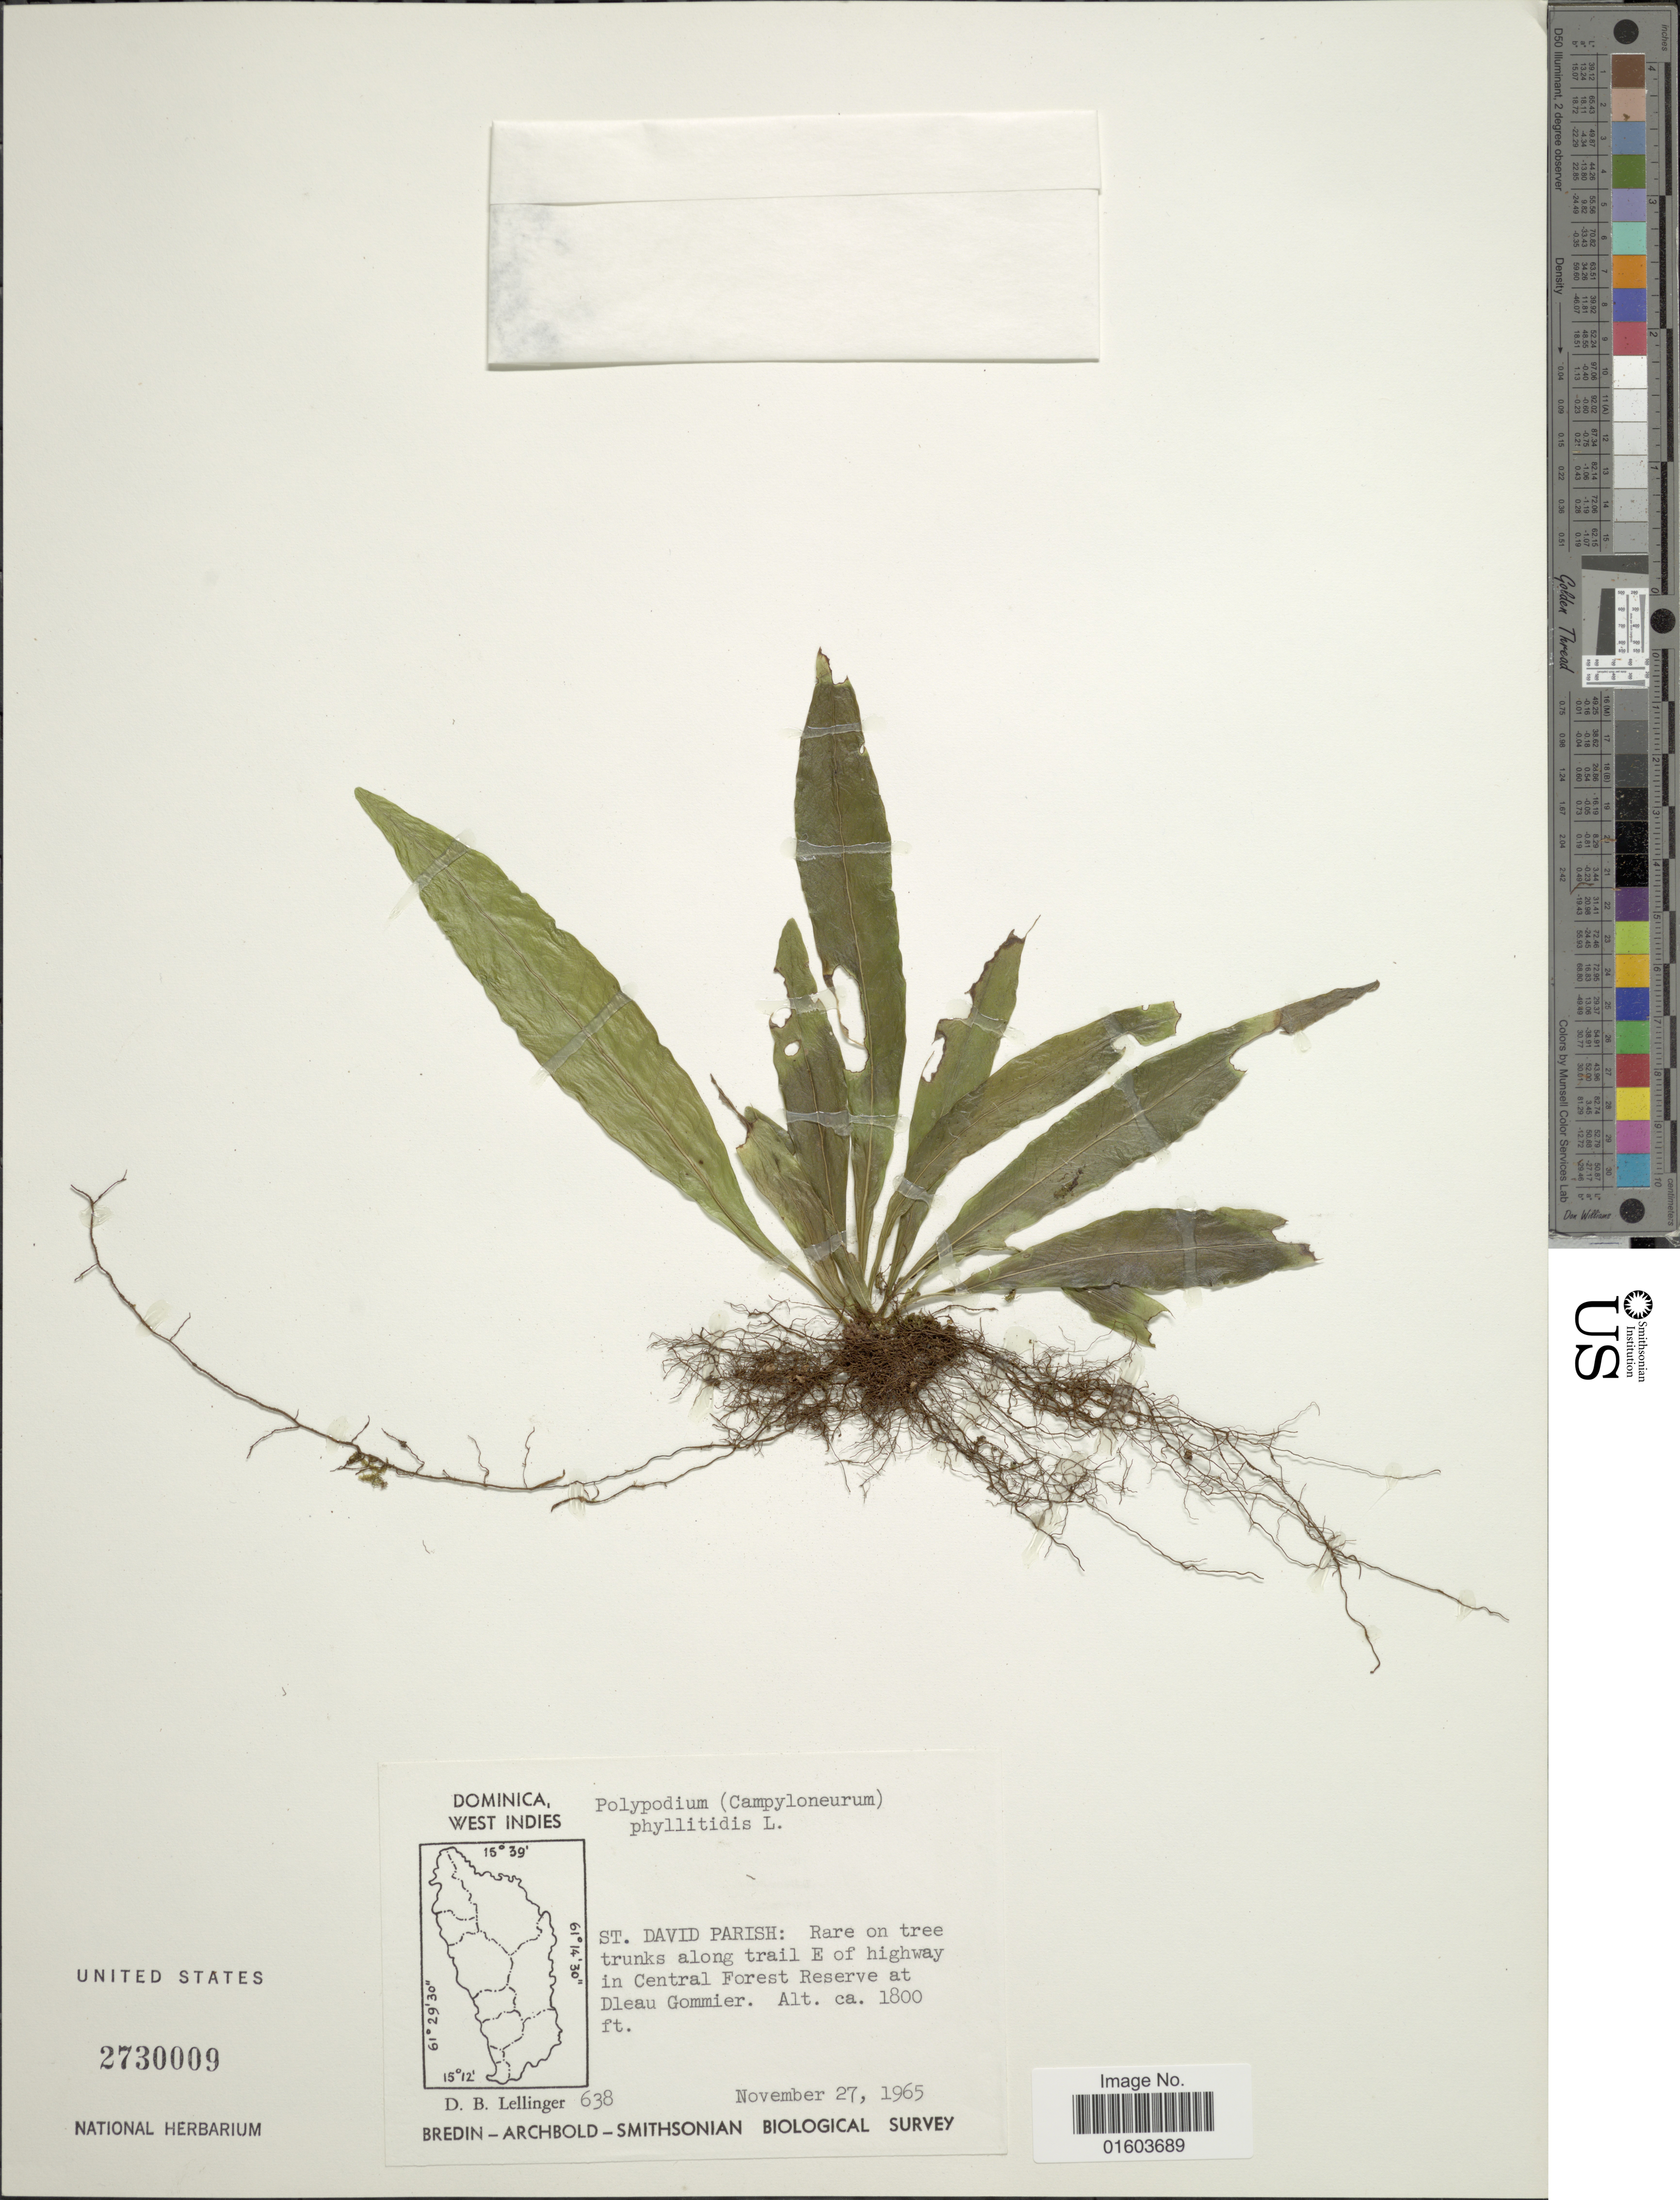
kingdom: Plantae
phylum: Tracheophyta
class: Polypodiopsida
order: Polypodiales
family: Polypodiaceae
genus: Campyloneurum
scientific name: Campyloneurum phyllitidis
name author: (L.) C. Presl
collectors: D. B. Lellinger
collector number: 638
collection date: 1965-11-27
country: Dominica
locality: Dominica, St. David Parish: along trail E of highway in Central Forest Reserve at Dleau Gommier.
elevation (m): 549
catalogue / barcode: US 2730009